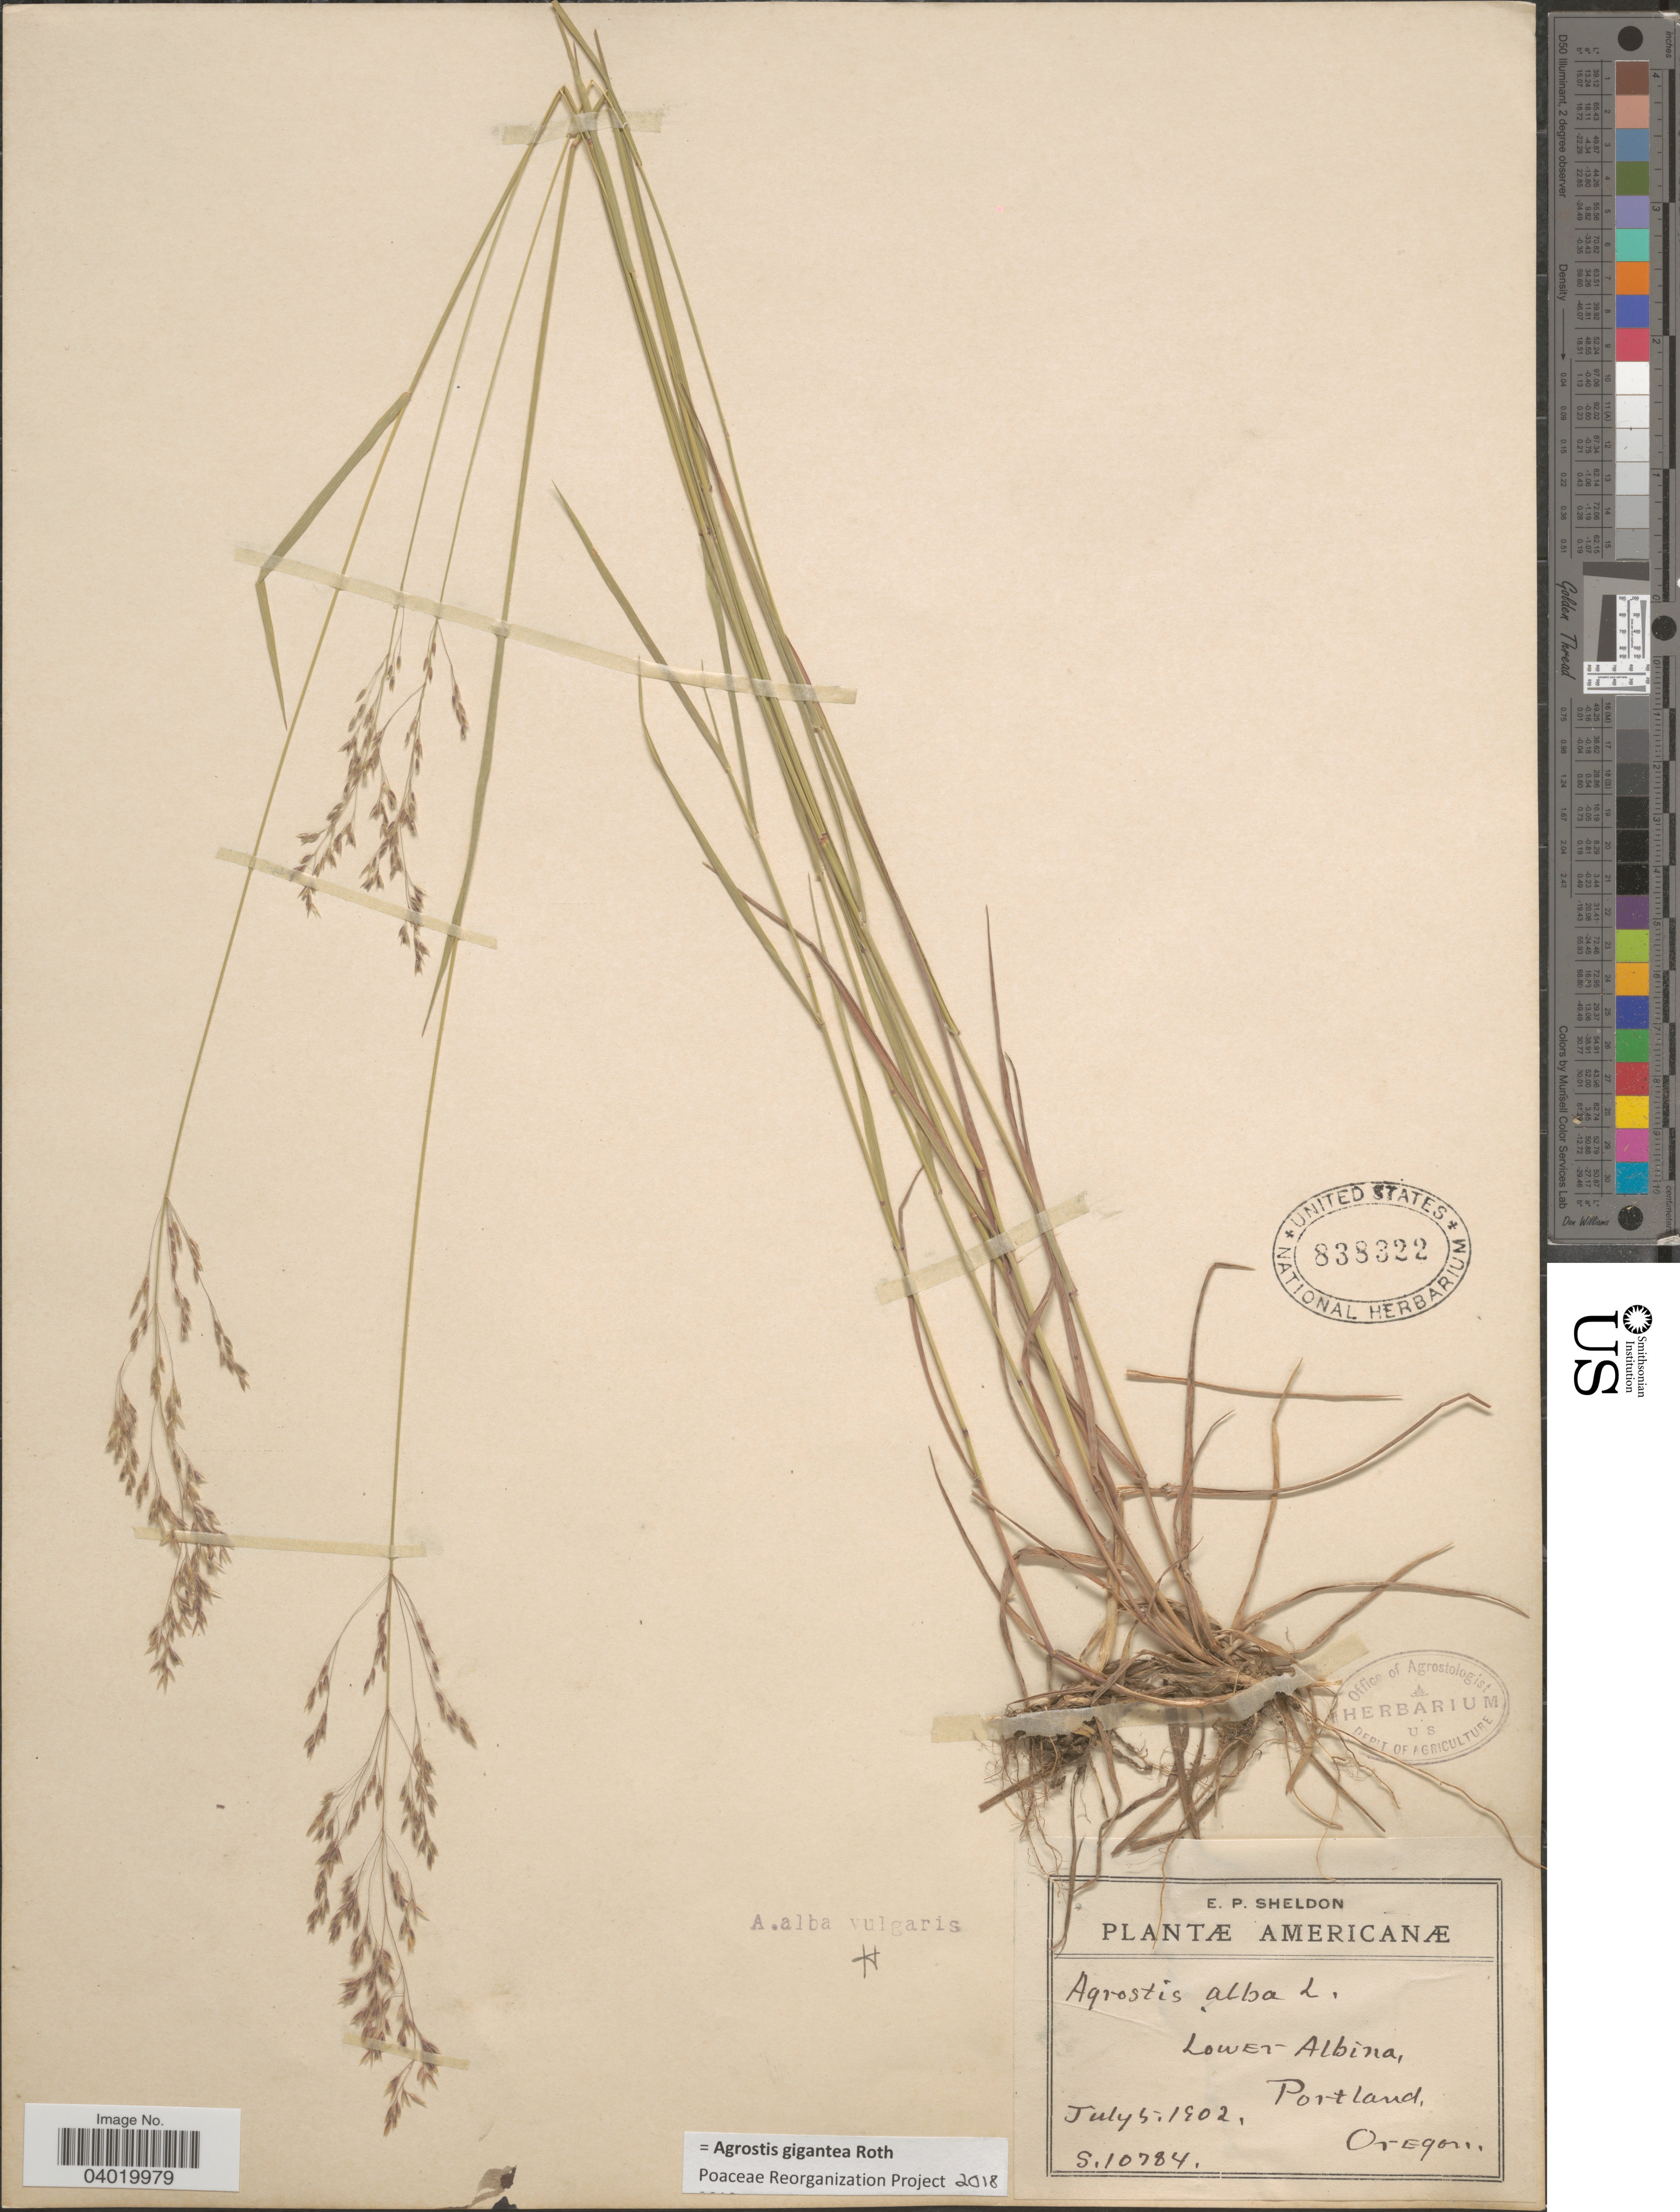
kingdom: Plantae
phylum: Tracheophyta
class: Liliopsida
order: Poales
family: Poaceae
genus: Agrostis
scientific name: Agrostis gigantea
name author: Roth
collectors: E. P. Sheldon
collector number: S.10784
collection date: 1902-07-05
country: United States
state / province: Oregon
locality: Lower Albina, Portland.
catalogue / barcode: US 838322